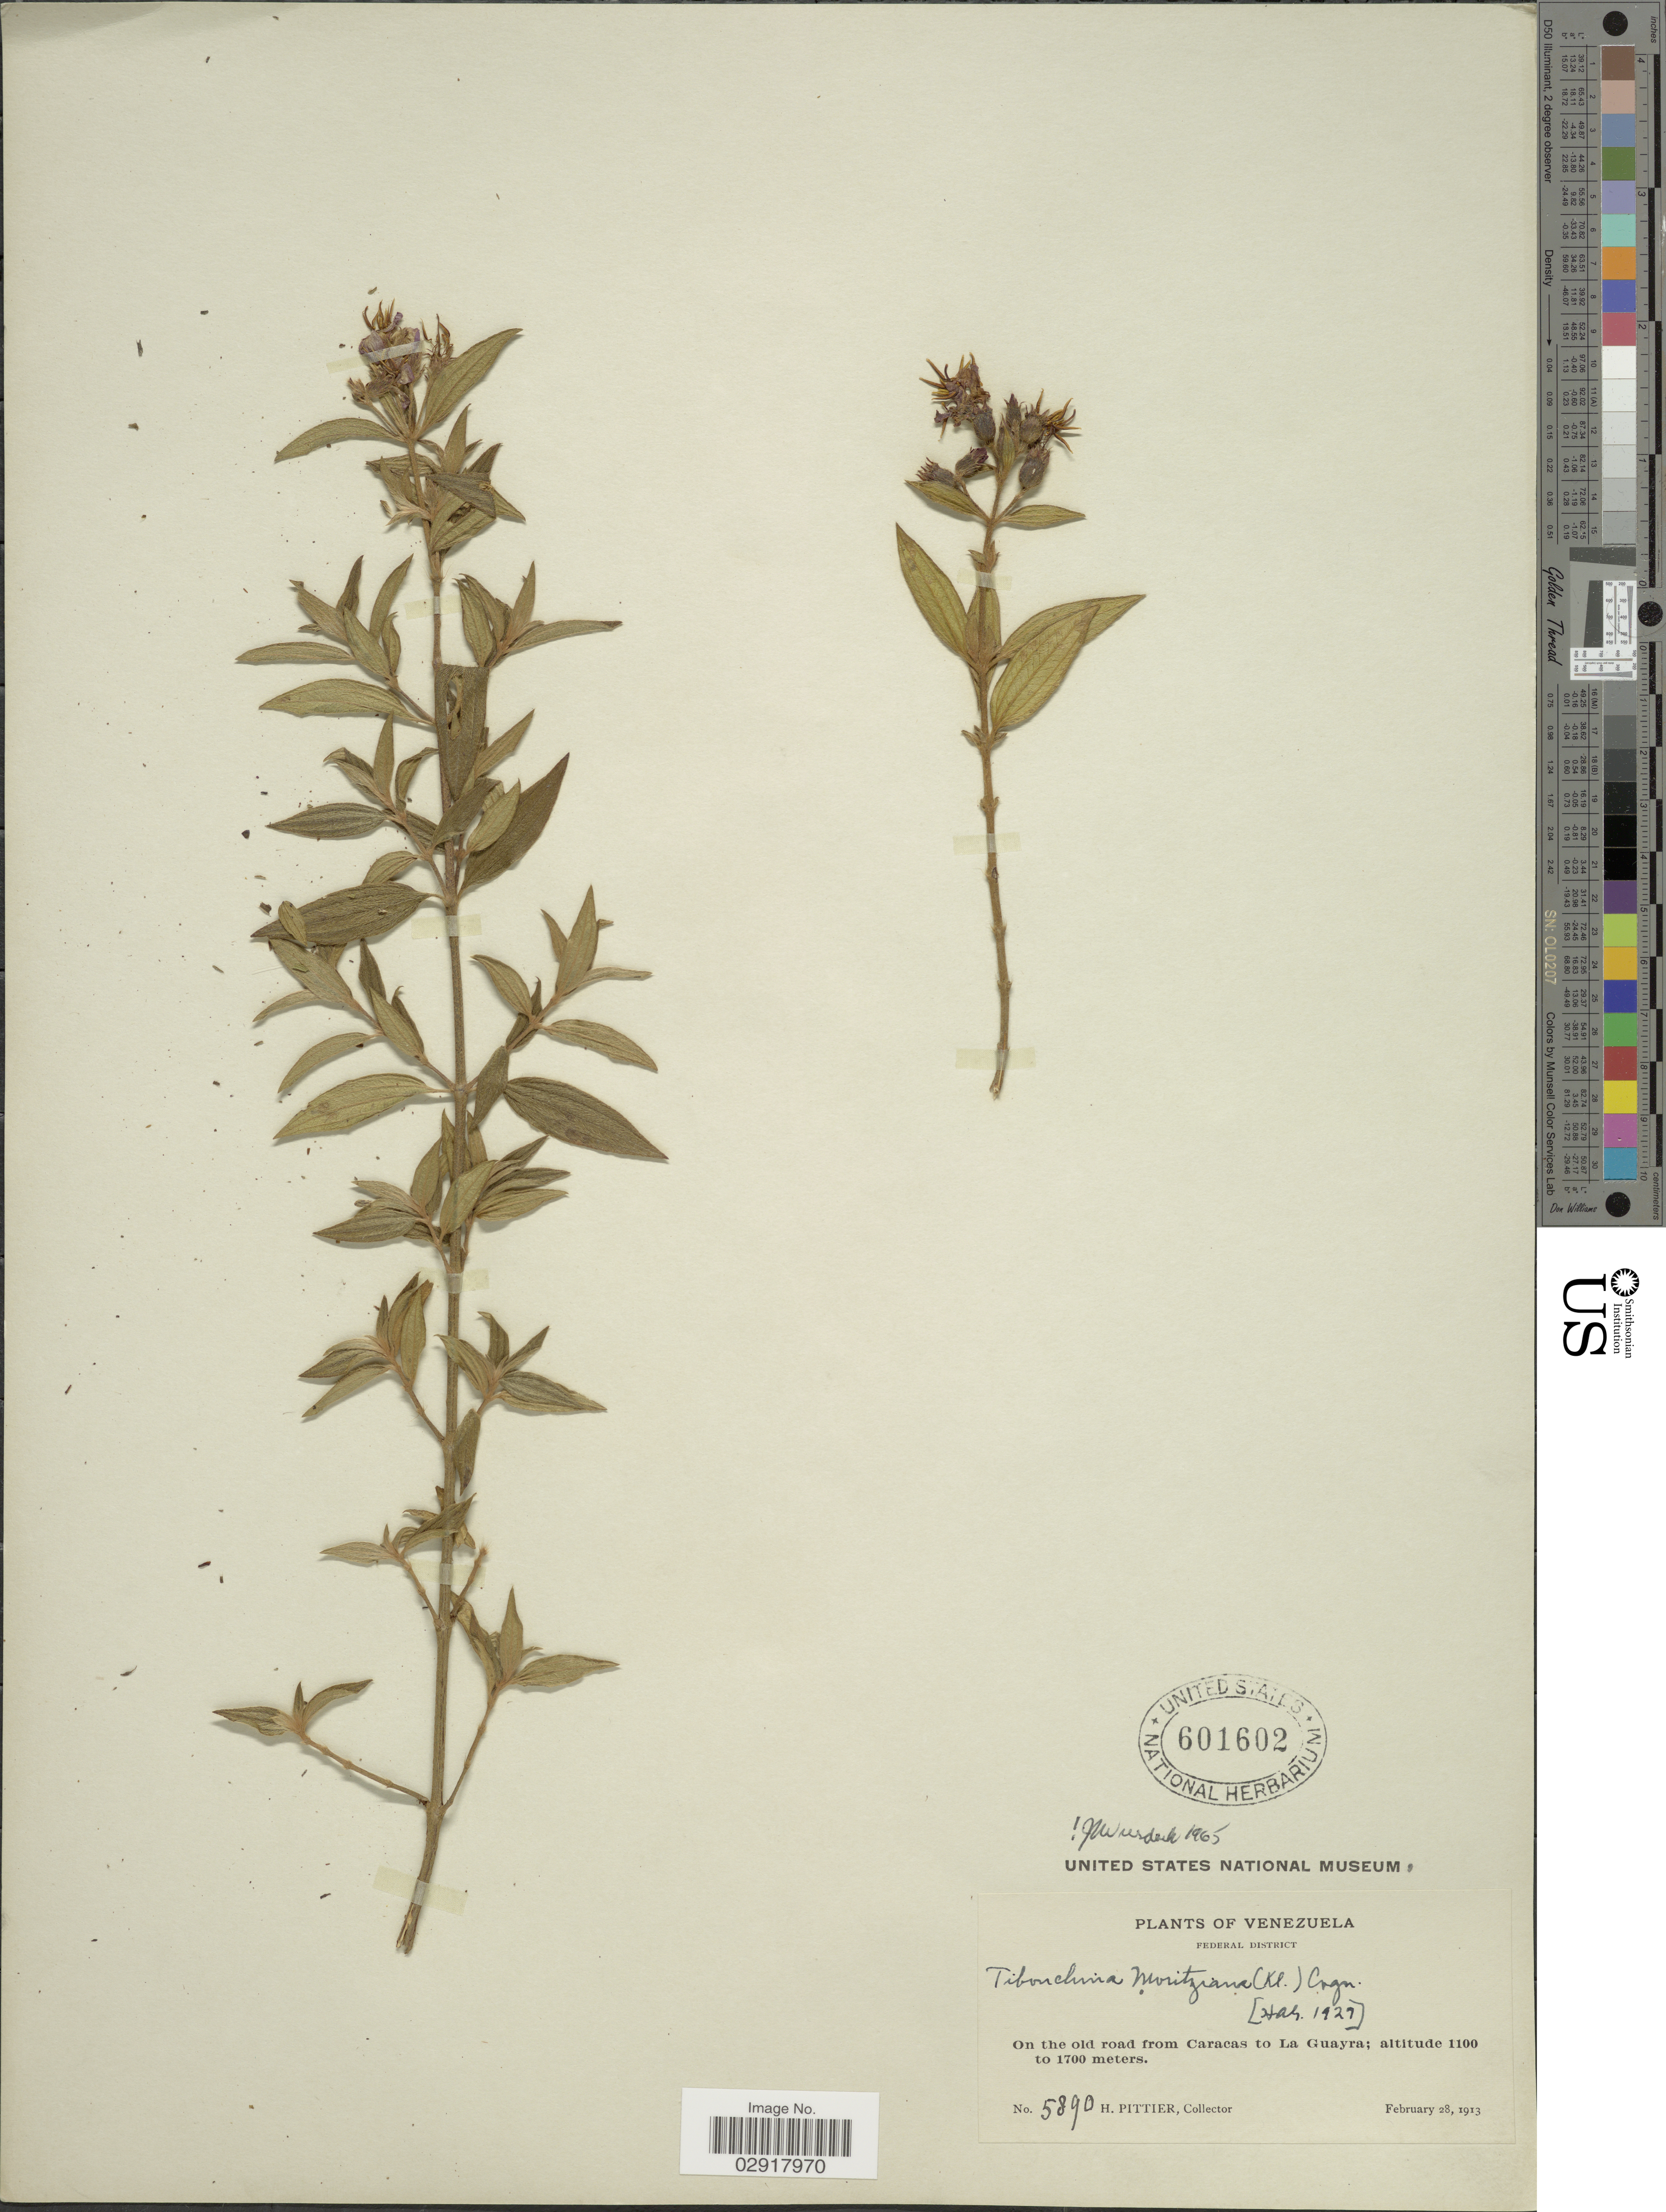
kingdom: Plantae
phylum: Tracheophyta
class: Magnoliopsida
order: Myrtales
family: Melastomataceae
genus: Chaetogastra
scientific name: Chaetogastra geitneriana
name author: Schltdl.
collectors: H. F. Pittier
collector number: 5890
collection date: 1913-02-28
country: Venezuela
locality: Federal District. On the old road from Caracas to La Guayra.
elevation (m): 1100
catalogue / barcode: US 601602